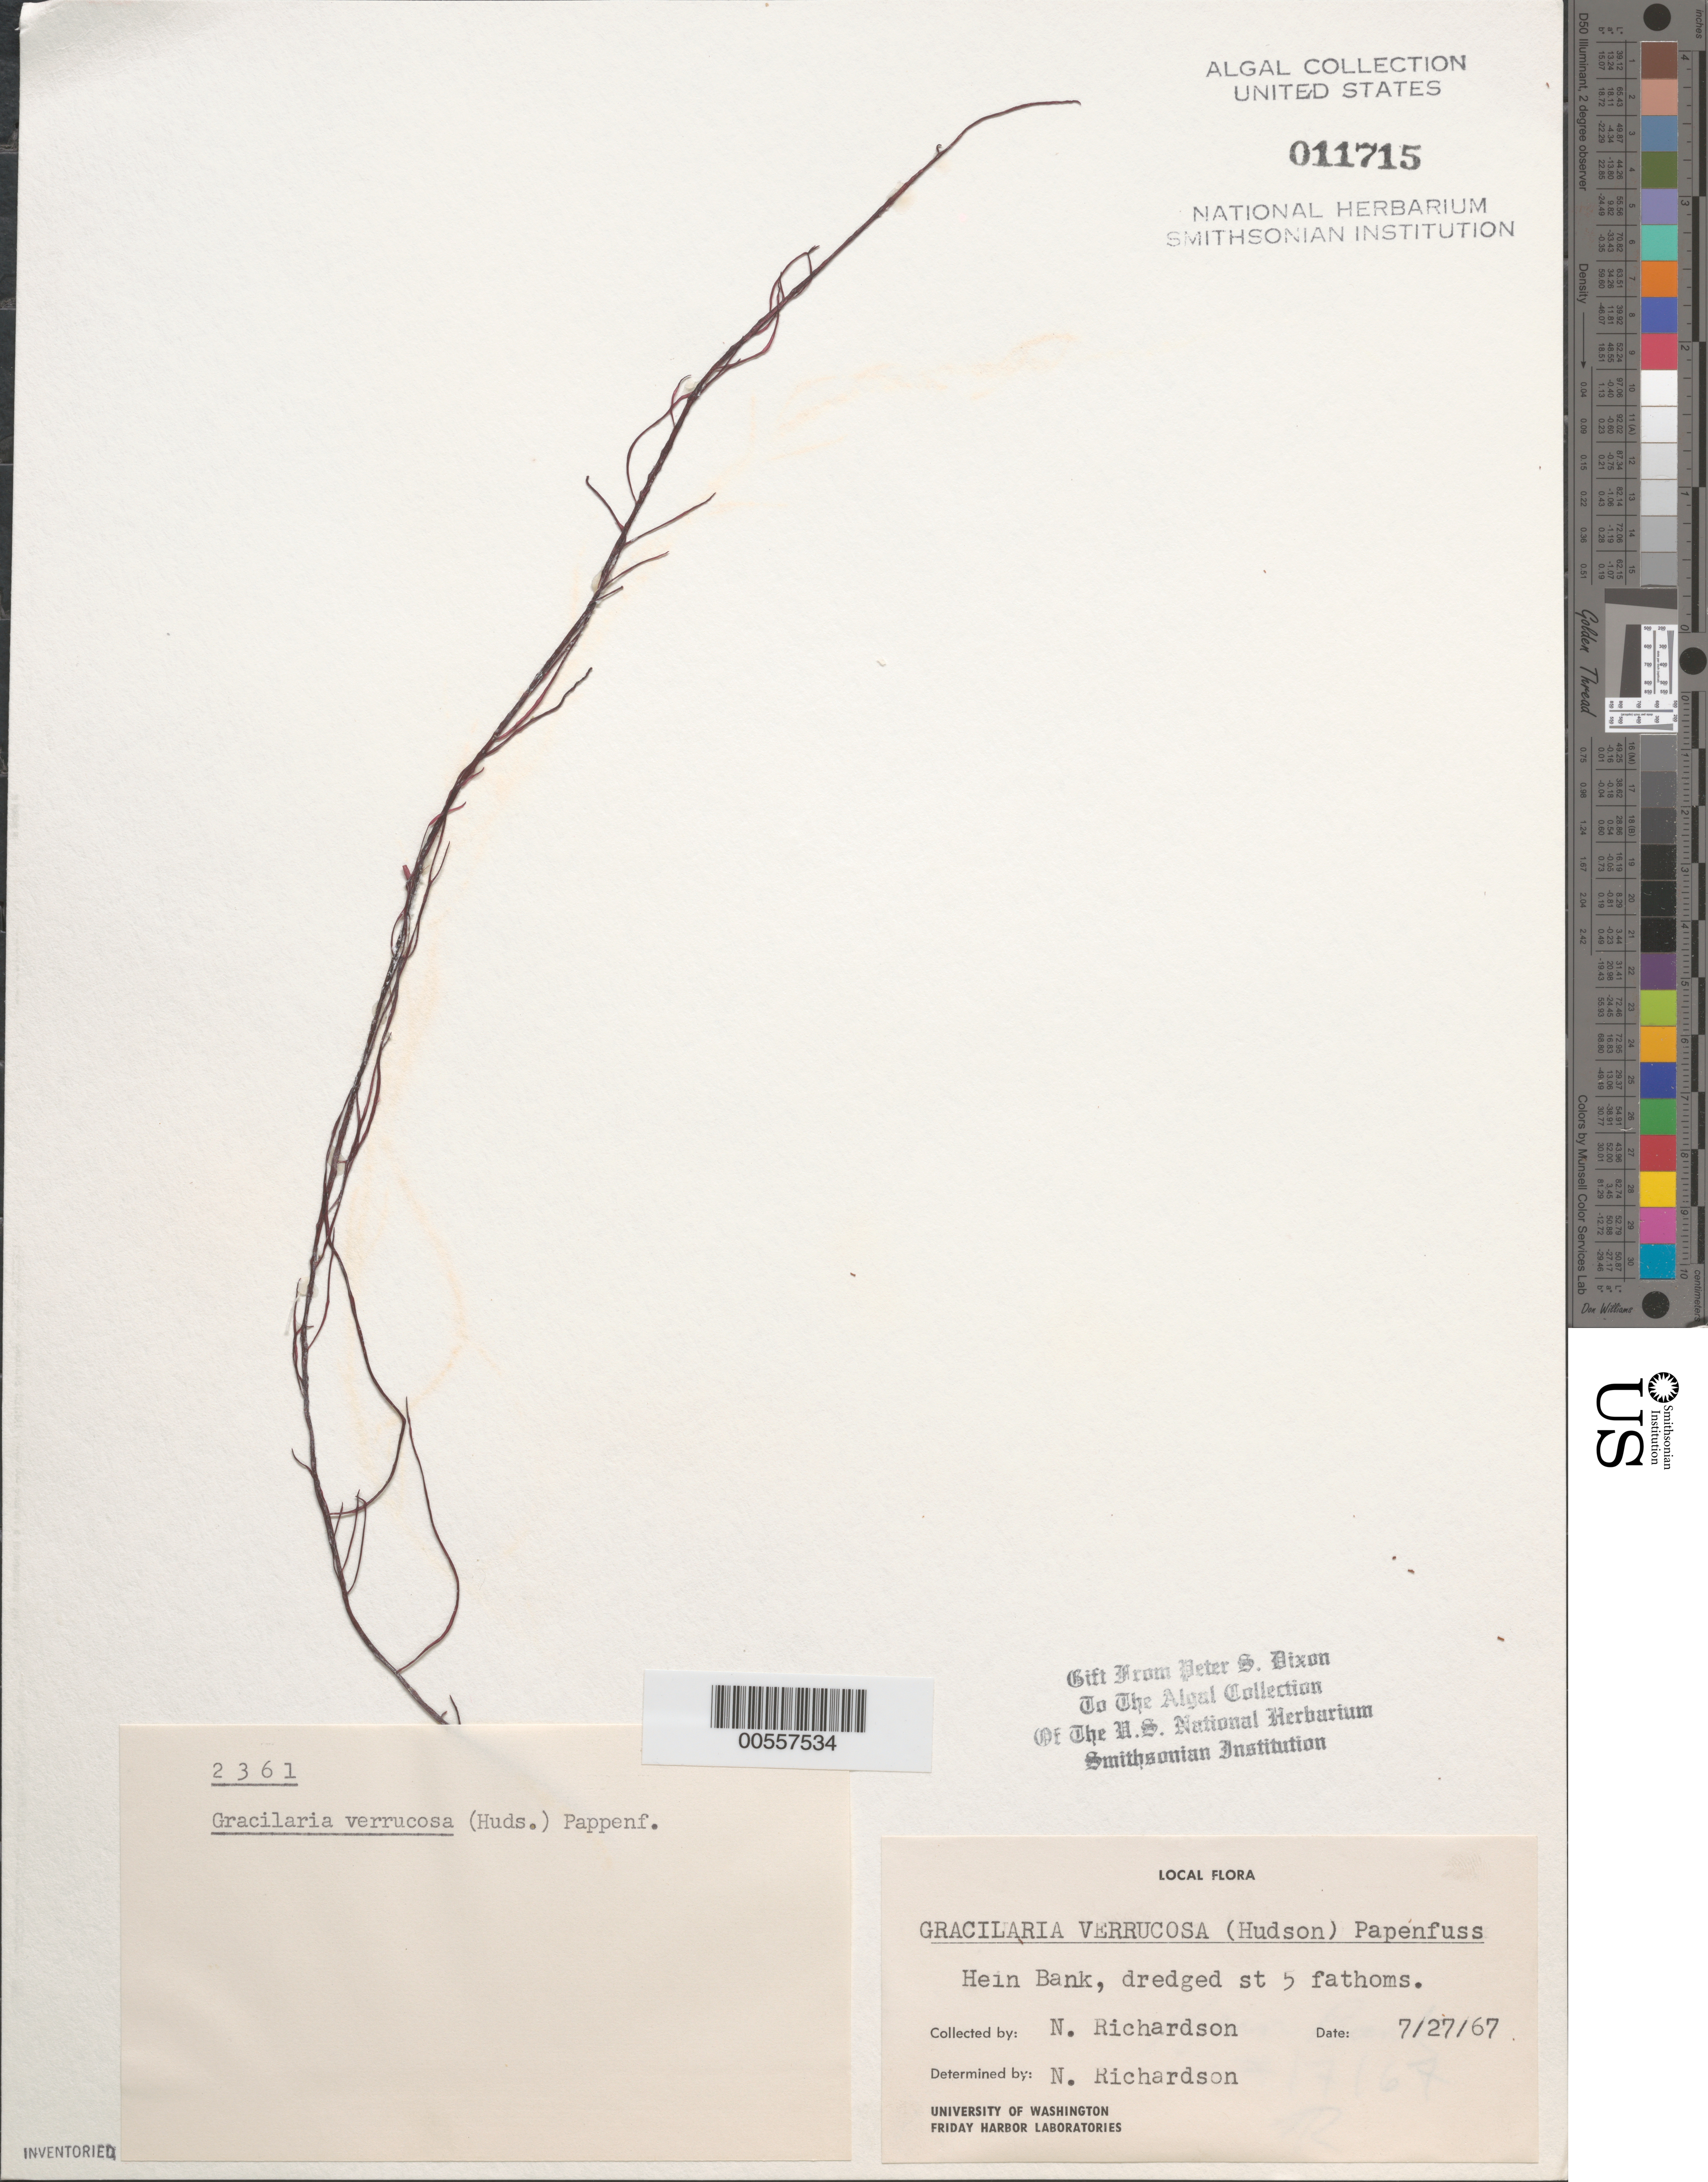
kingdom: Plantae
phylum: Rhodophyta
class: Florideophyceae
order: Gracilariales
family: Gracilariaceae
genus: Gracilariopsis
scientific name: Gracilariopsis longissima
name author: (S.G. Gmel.) Steentoft et al.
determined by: Algae name updating Project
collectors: N. Richardson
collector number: PSD 2361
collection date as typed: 27 Jul 1967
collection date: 1967-07-27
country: United States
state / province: Washington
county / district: San Juan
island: San Juan Island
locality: Hein Bank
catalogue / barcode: US 11715